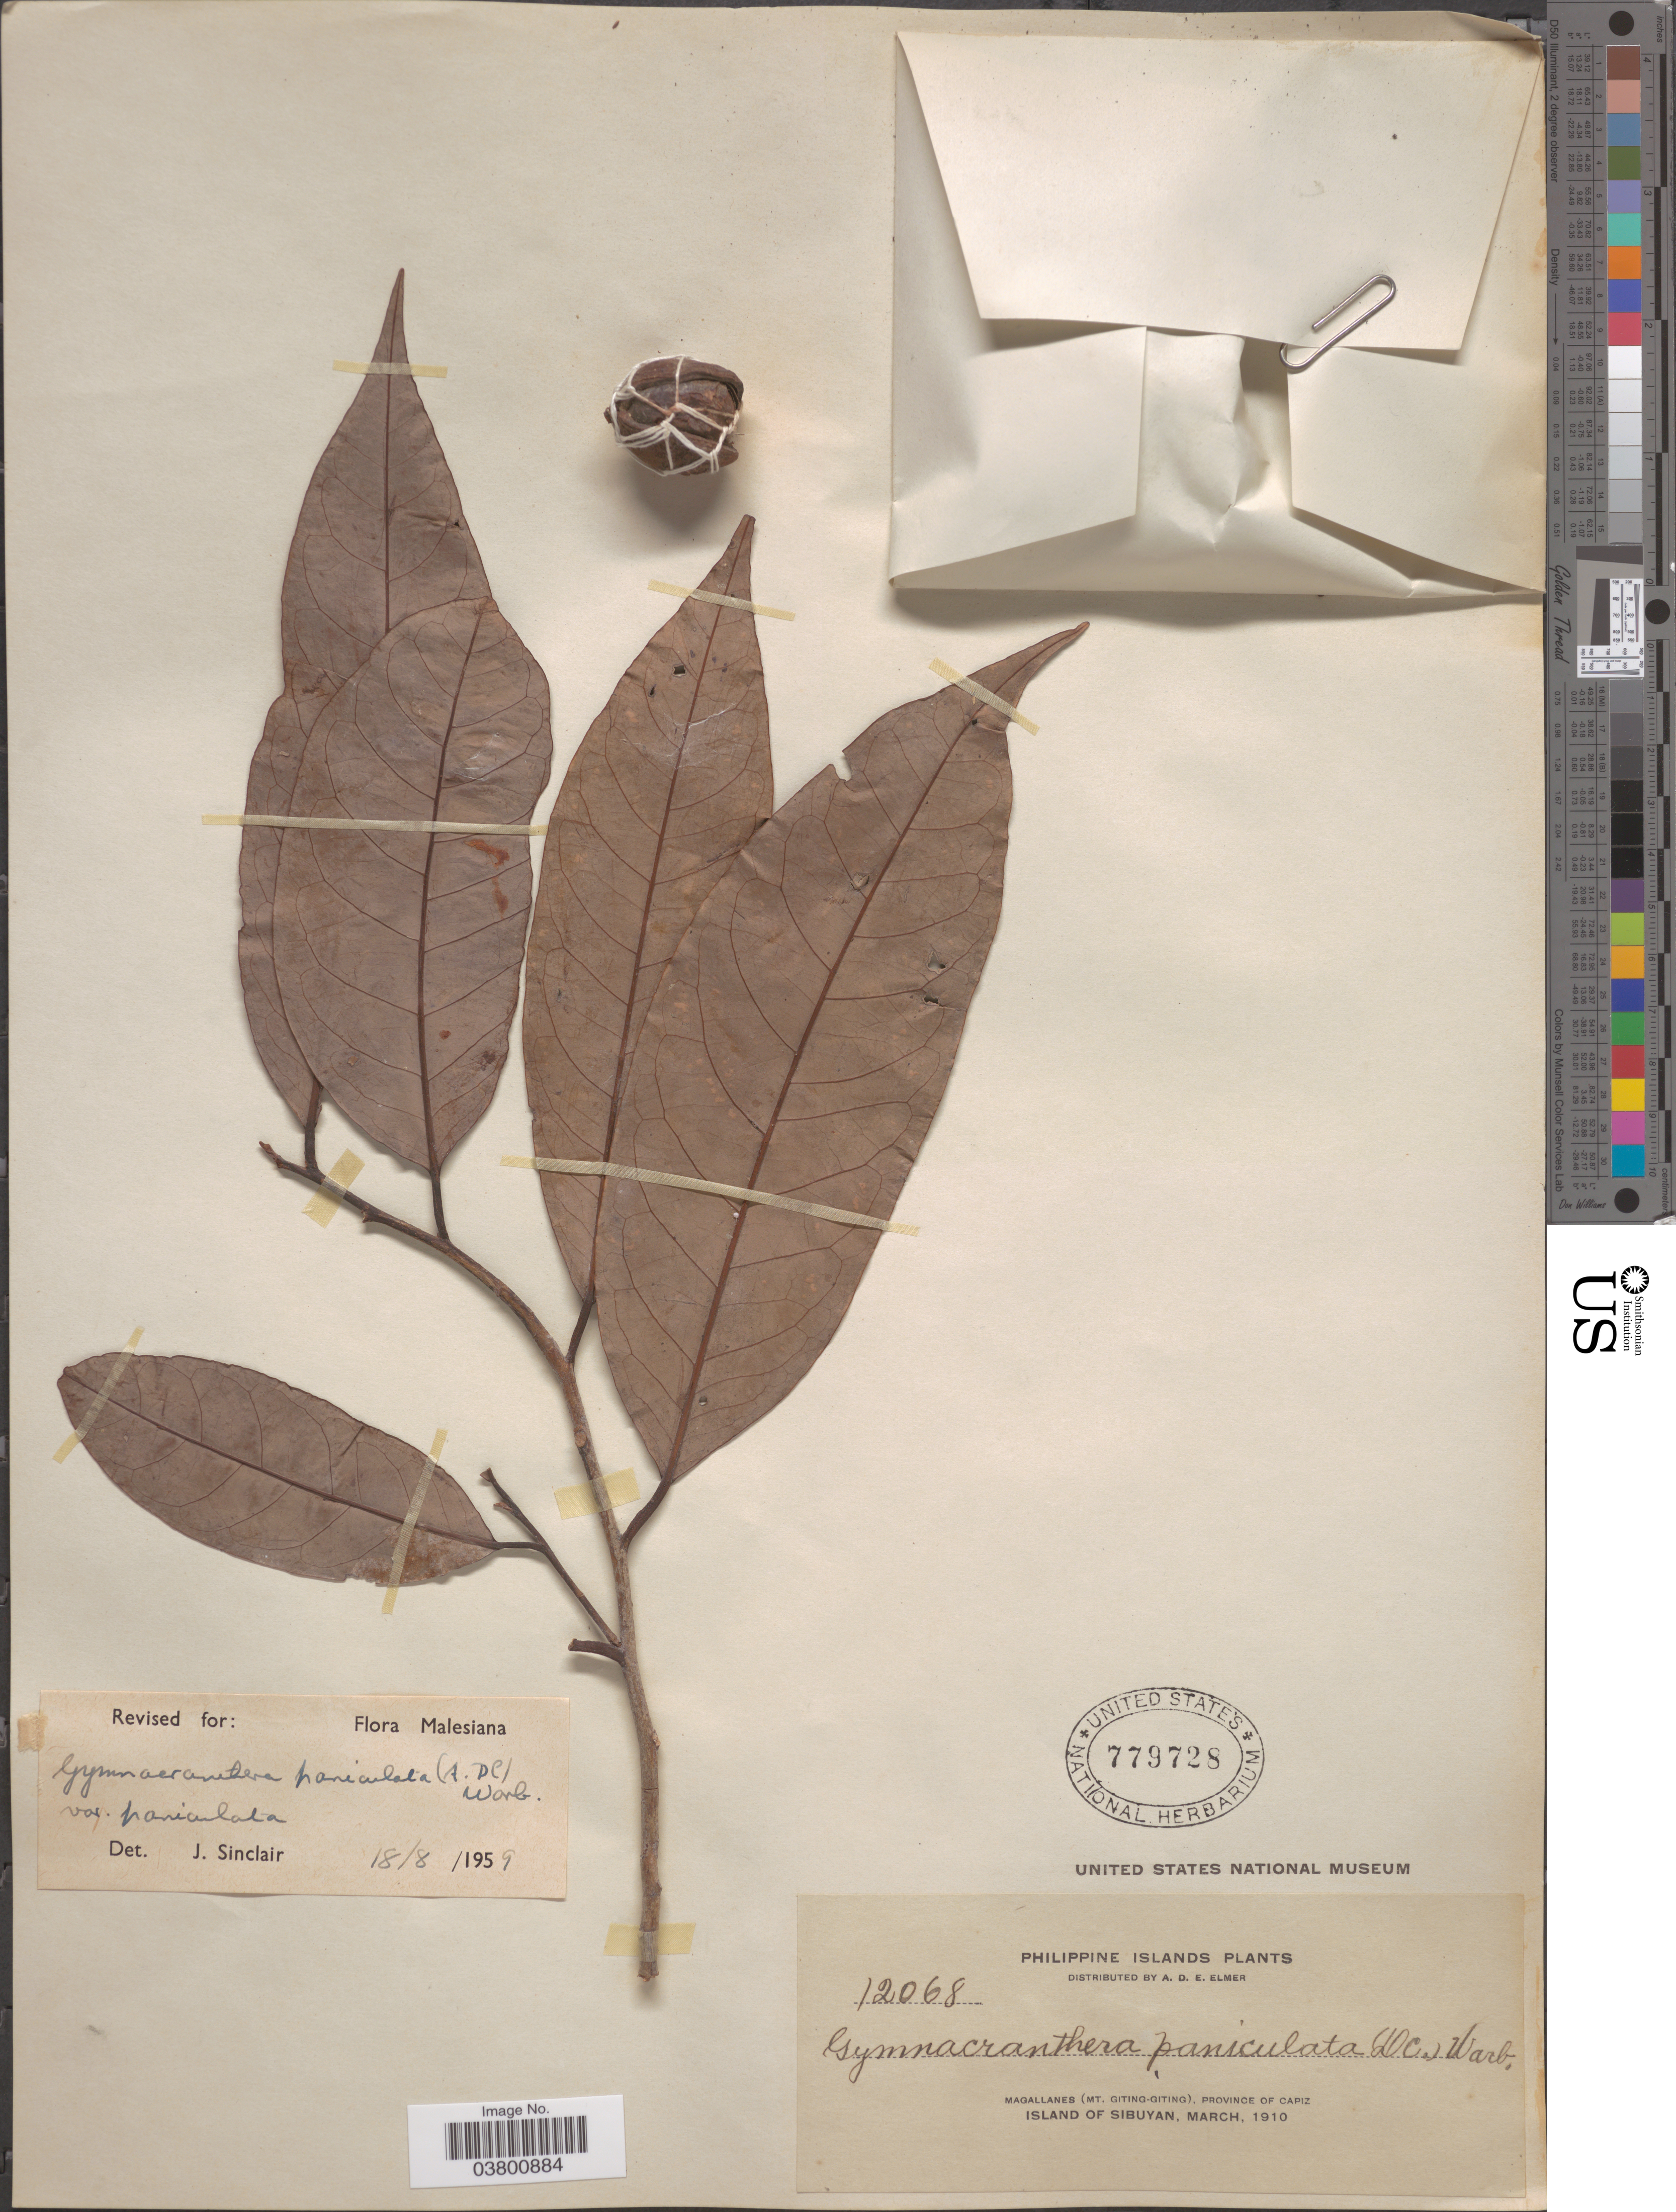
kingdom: Plantae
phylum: Tracheophyta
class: Magnoliopsida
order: Magnoliales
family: Myristicaceae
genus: Gymnacranthera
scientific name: Gymnacranthera paniculata var. paniculata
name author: (A. DC.) Warb.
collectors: A. D. E. Elmer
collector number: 12068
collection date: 1910-03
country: Philippines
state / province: Western Visayas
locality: Magallanes (Mt. Giting-Giting), Province of Capiz. Island of Sibuyan.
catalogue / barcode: US 779728